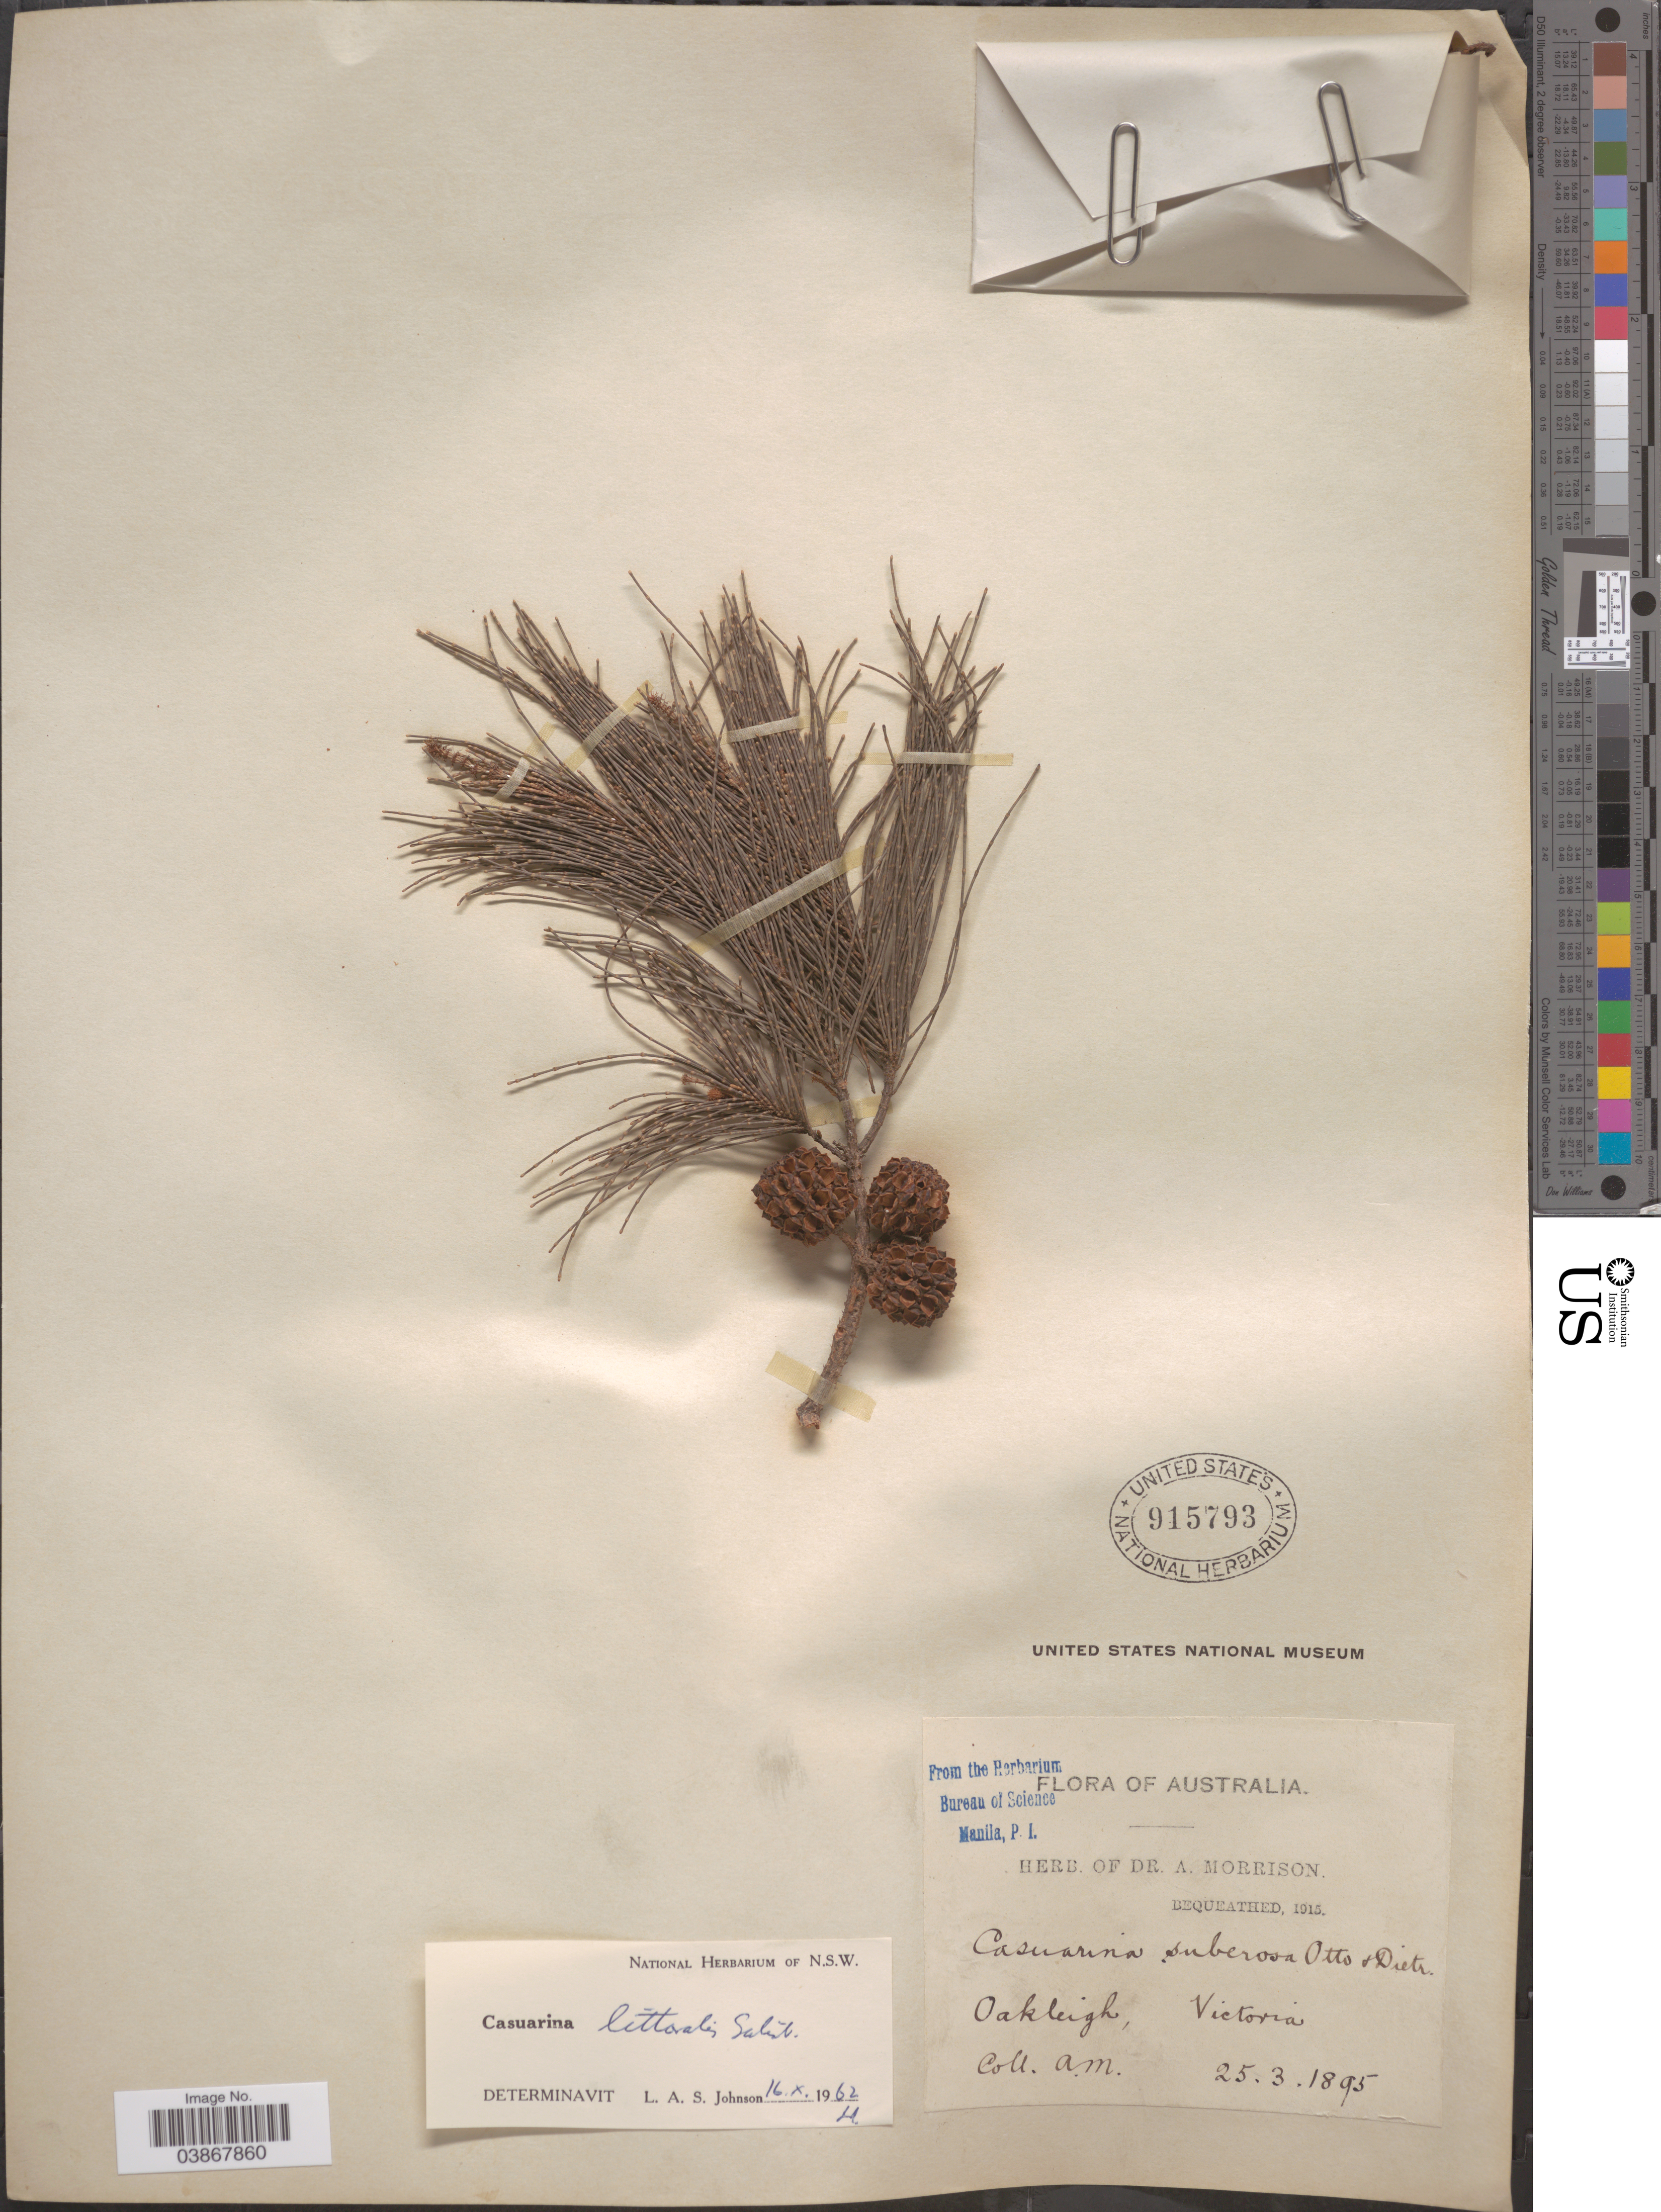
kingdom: Plantae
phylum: Tracheophyta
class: Magnoliopsida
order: Fagales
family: Casuarinaceae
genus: Casuarina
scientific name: Casuarina littoralis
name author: Salisb.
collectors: A. Morrison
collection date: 1895-03-25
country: Australia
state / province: Victoria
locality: Oakleigh.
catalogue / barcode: US 915793